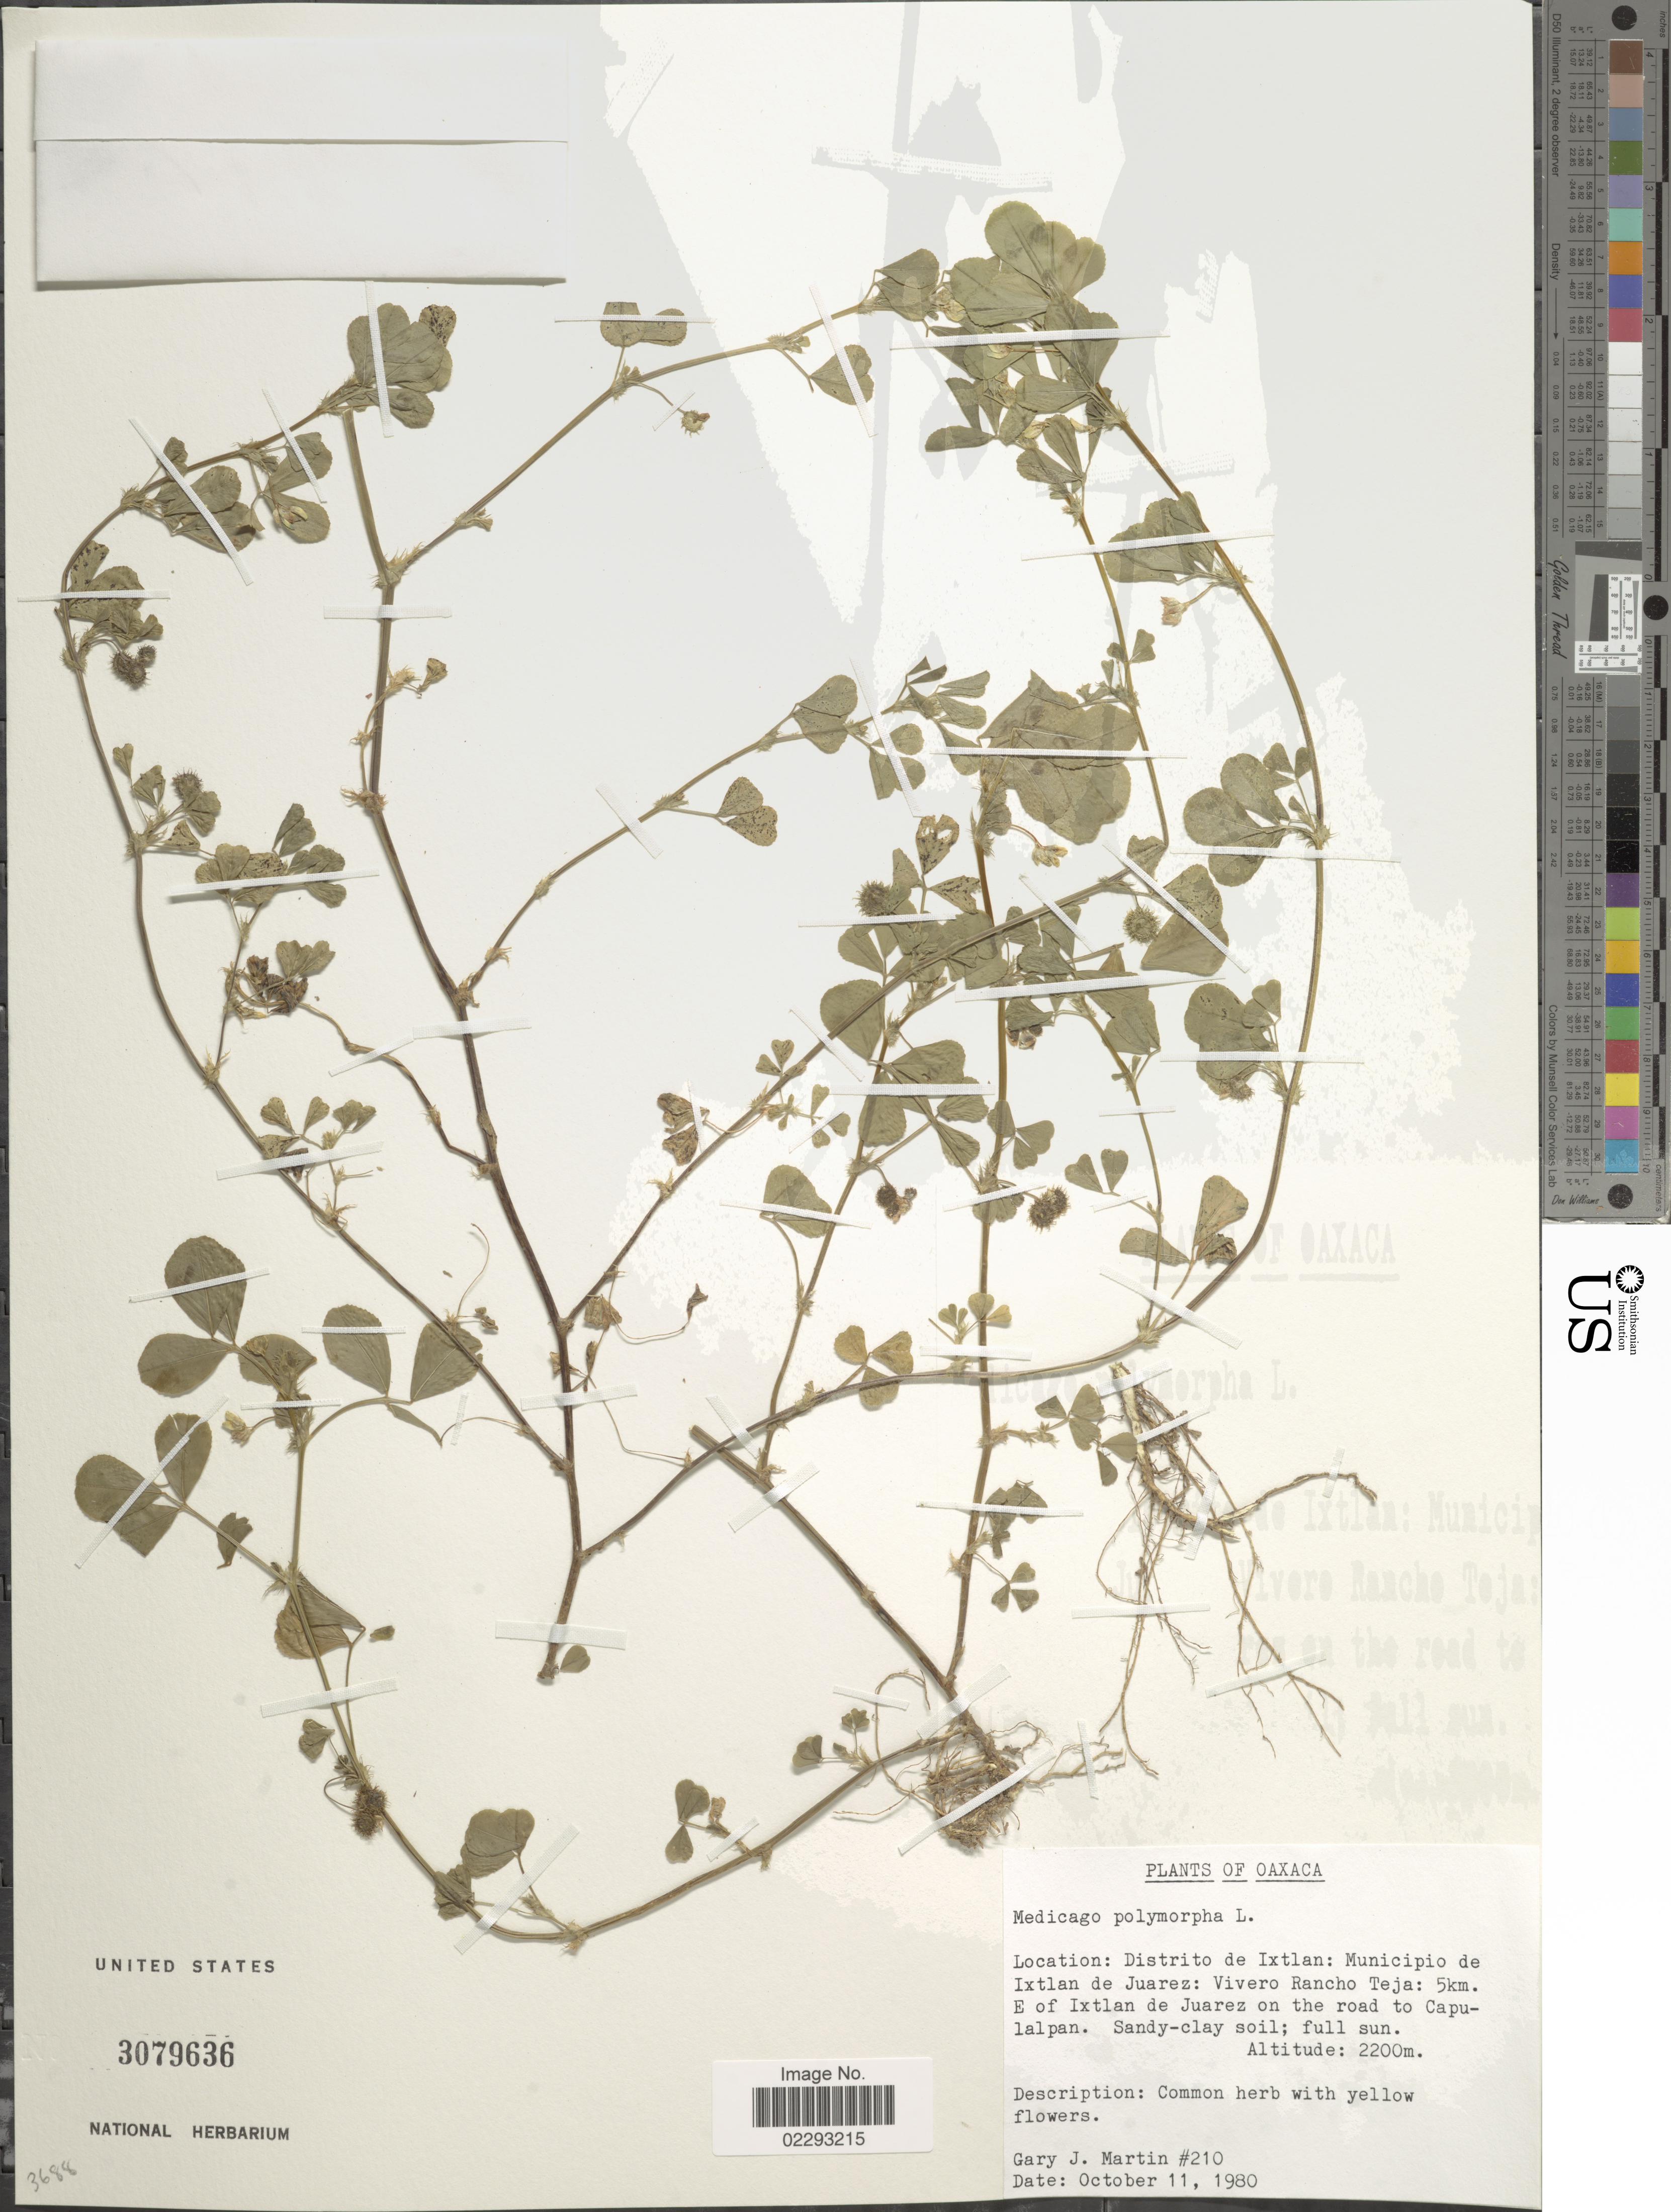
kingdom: Plantae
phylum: Tracheophyta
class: Magnoliopsida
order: Fabales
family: Fabaceae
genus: Medicago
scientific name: Medicago polymorpha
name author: L.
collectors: G. J. Martin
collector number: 210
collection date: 1980-10-11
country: Mexico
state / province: Oaxaca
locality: Distrito de Ixtlan: Municipio de Ixtlan de Juarez: Vivero Rancho Teja: 5km E of Ixtlan de Juarez on the road to Capulalpan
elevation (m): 2200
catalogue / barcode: US 3079636